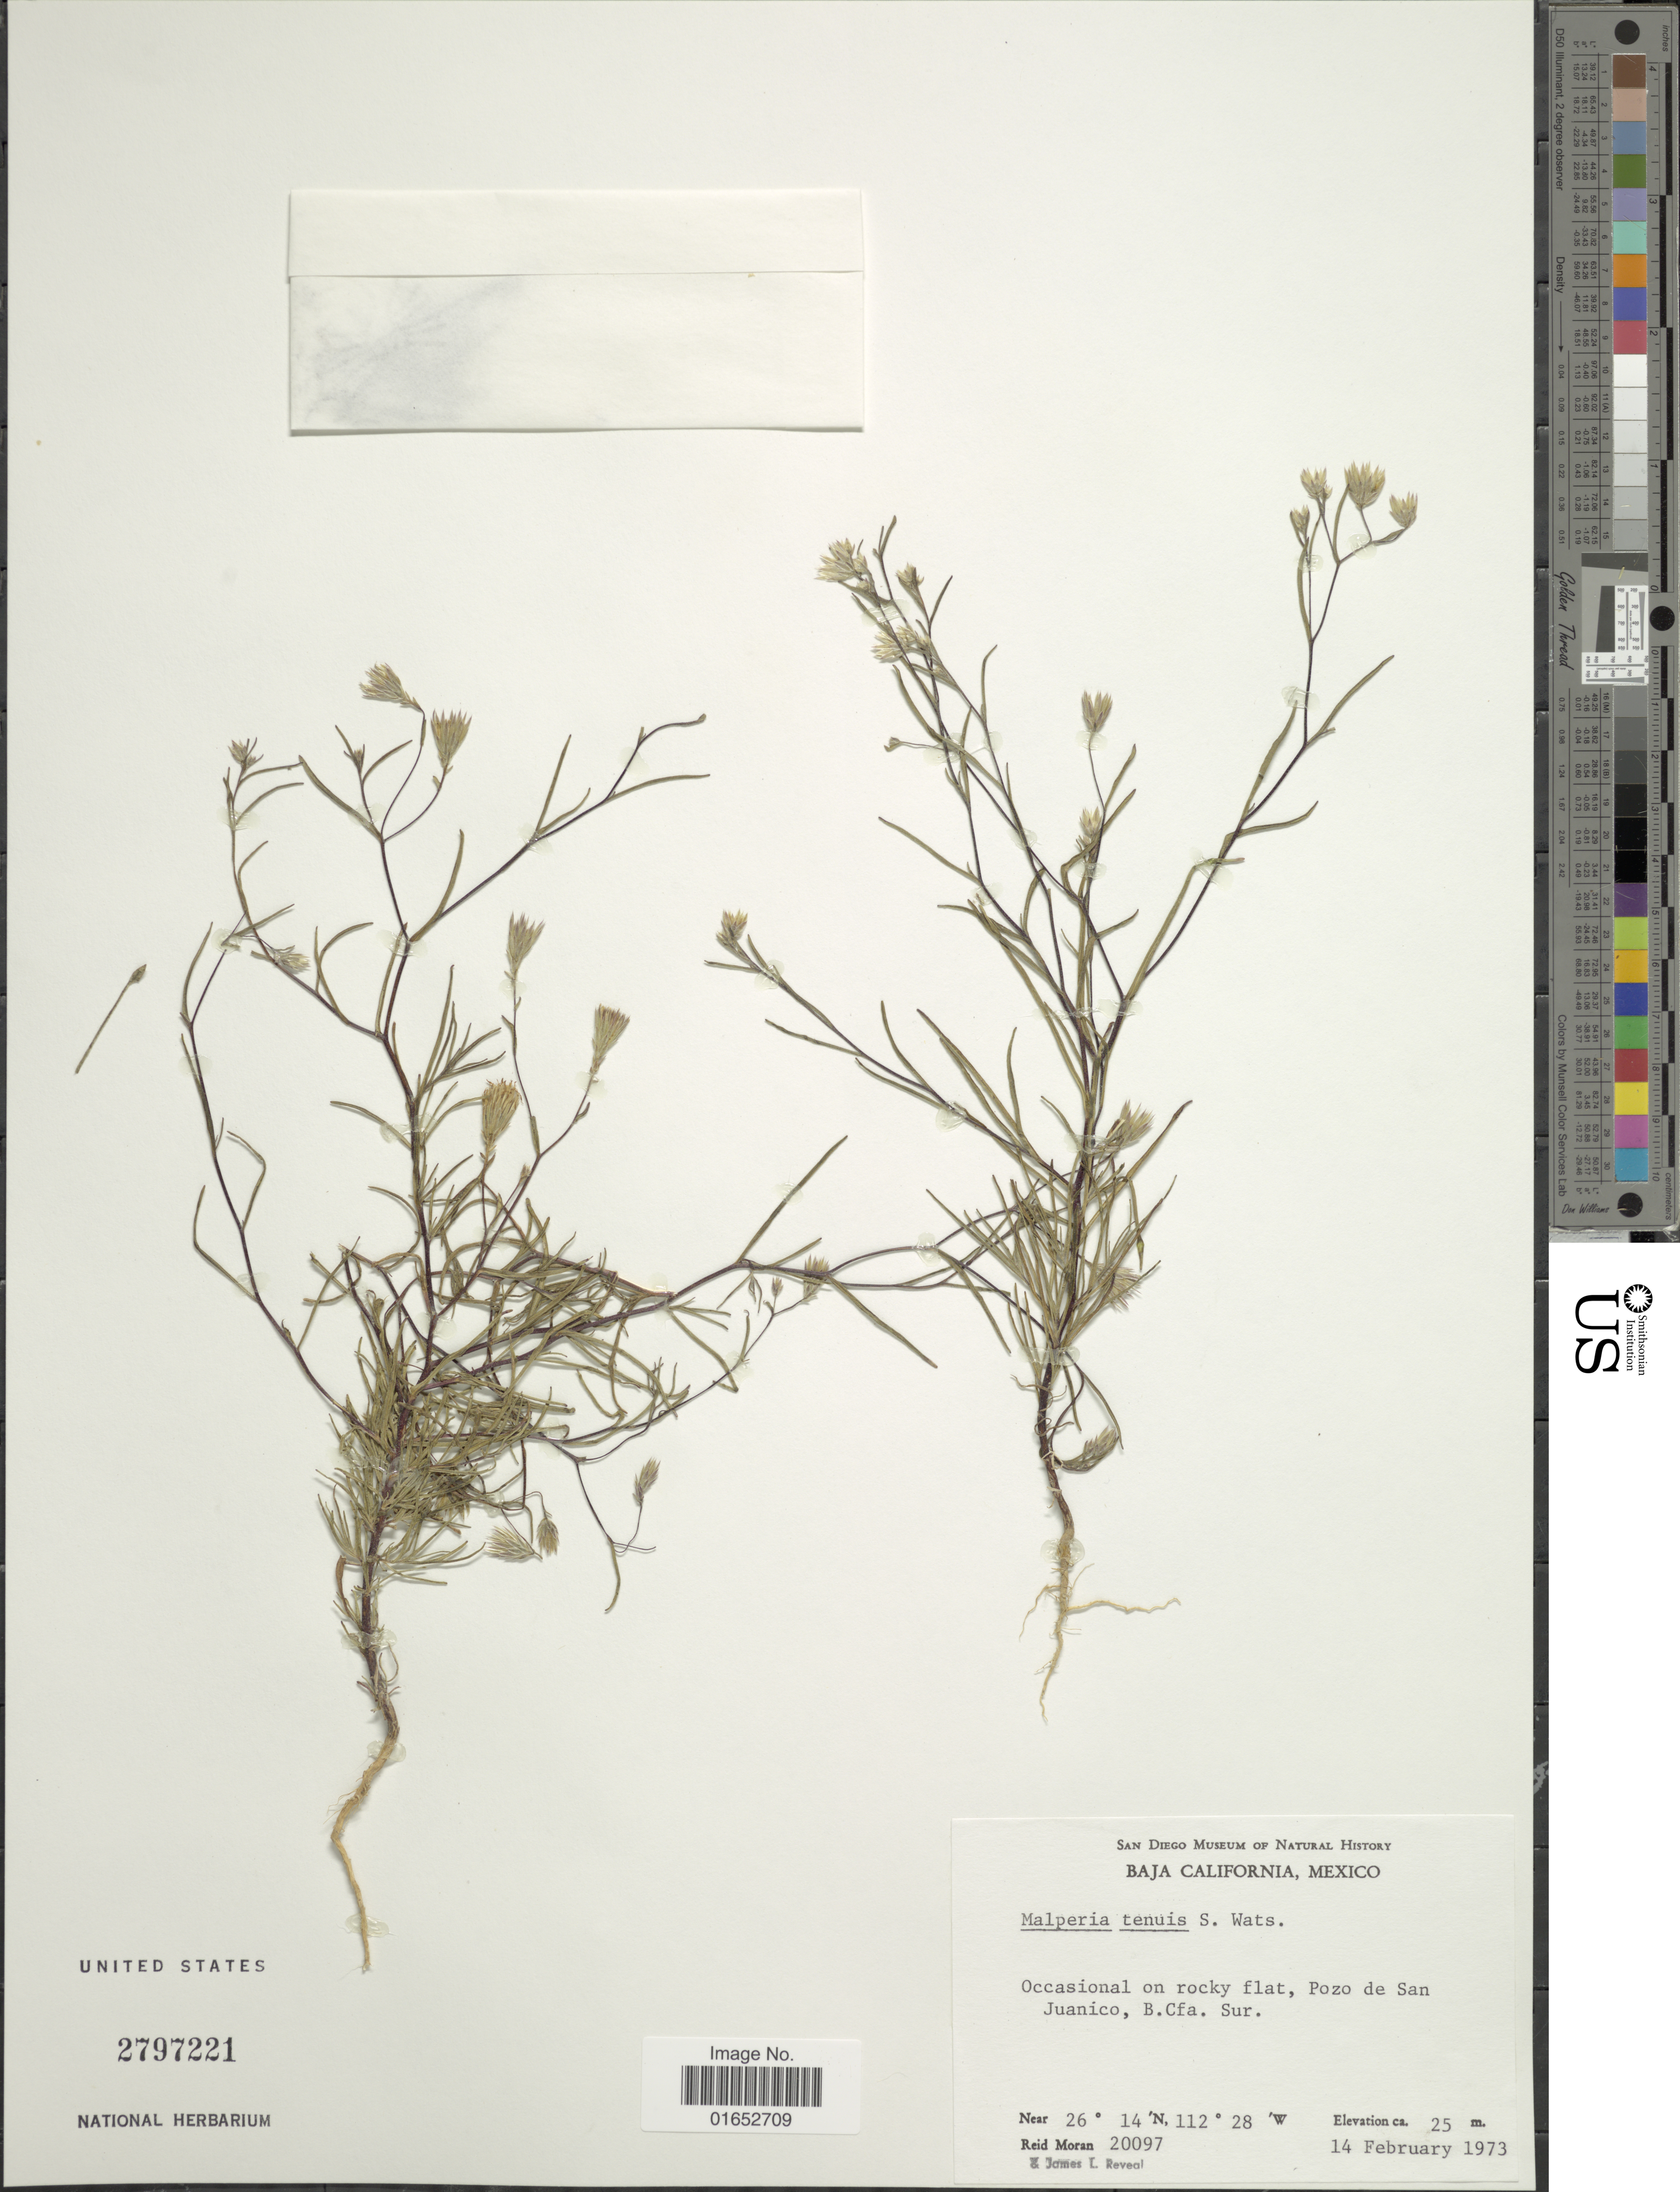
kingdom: Plantae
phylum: Tracheophyta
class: Magnoliopsida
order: Asterales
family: Asteraceae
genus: Malperia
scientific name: Malperia tenuis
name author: S. Watson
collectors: R. V. Moran & J. L. Reveal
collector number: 20097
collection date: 1973-02-14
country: Mexico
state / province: Baja California Sur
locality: Baja California, Occasional on rocky flat, Pozo de San Juanico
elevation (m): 25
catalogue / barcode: US 2797221